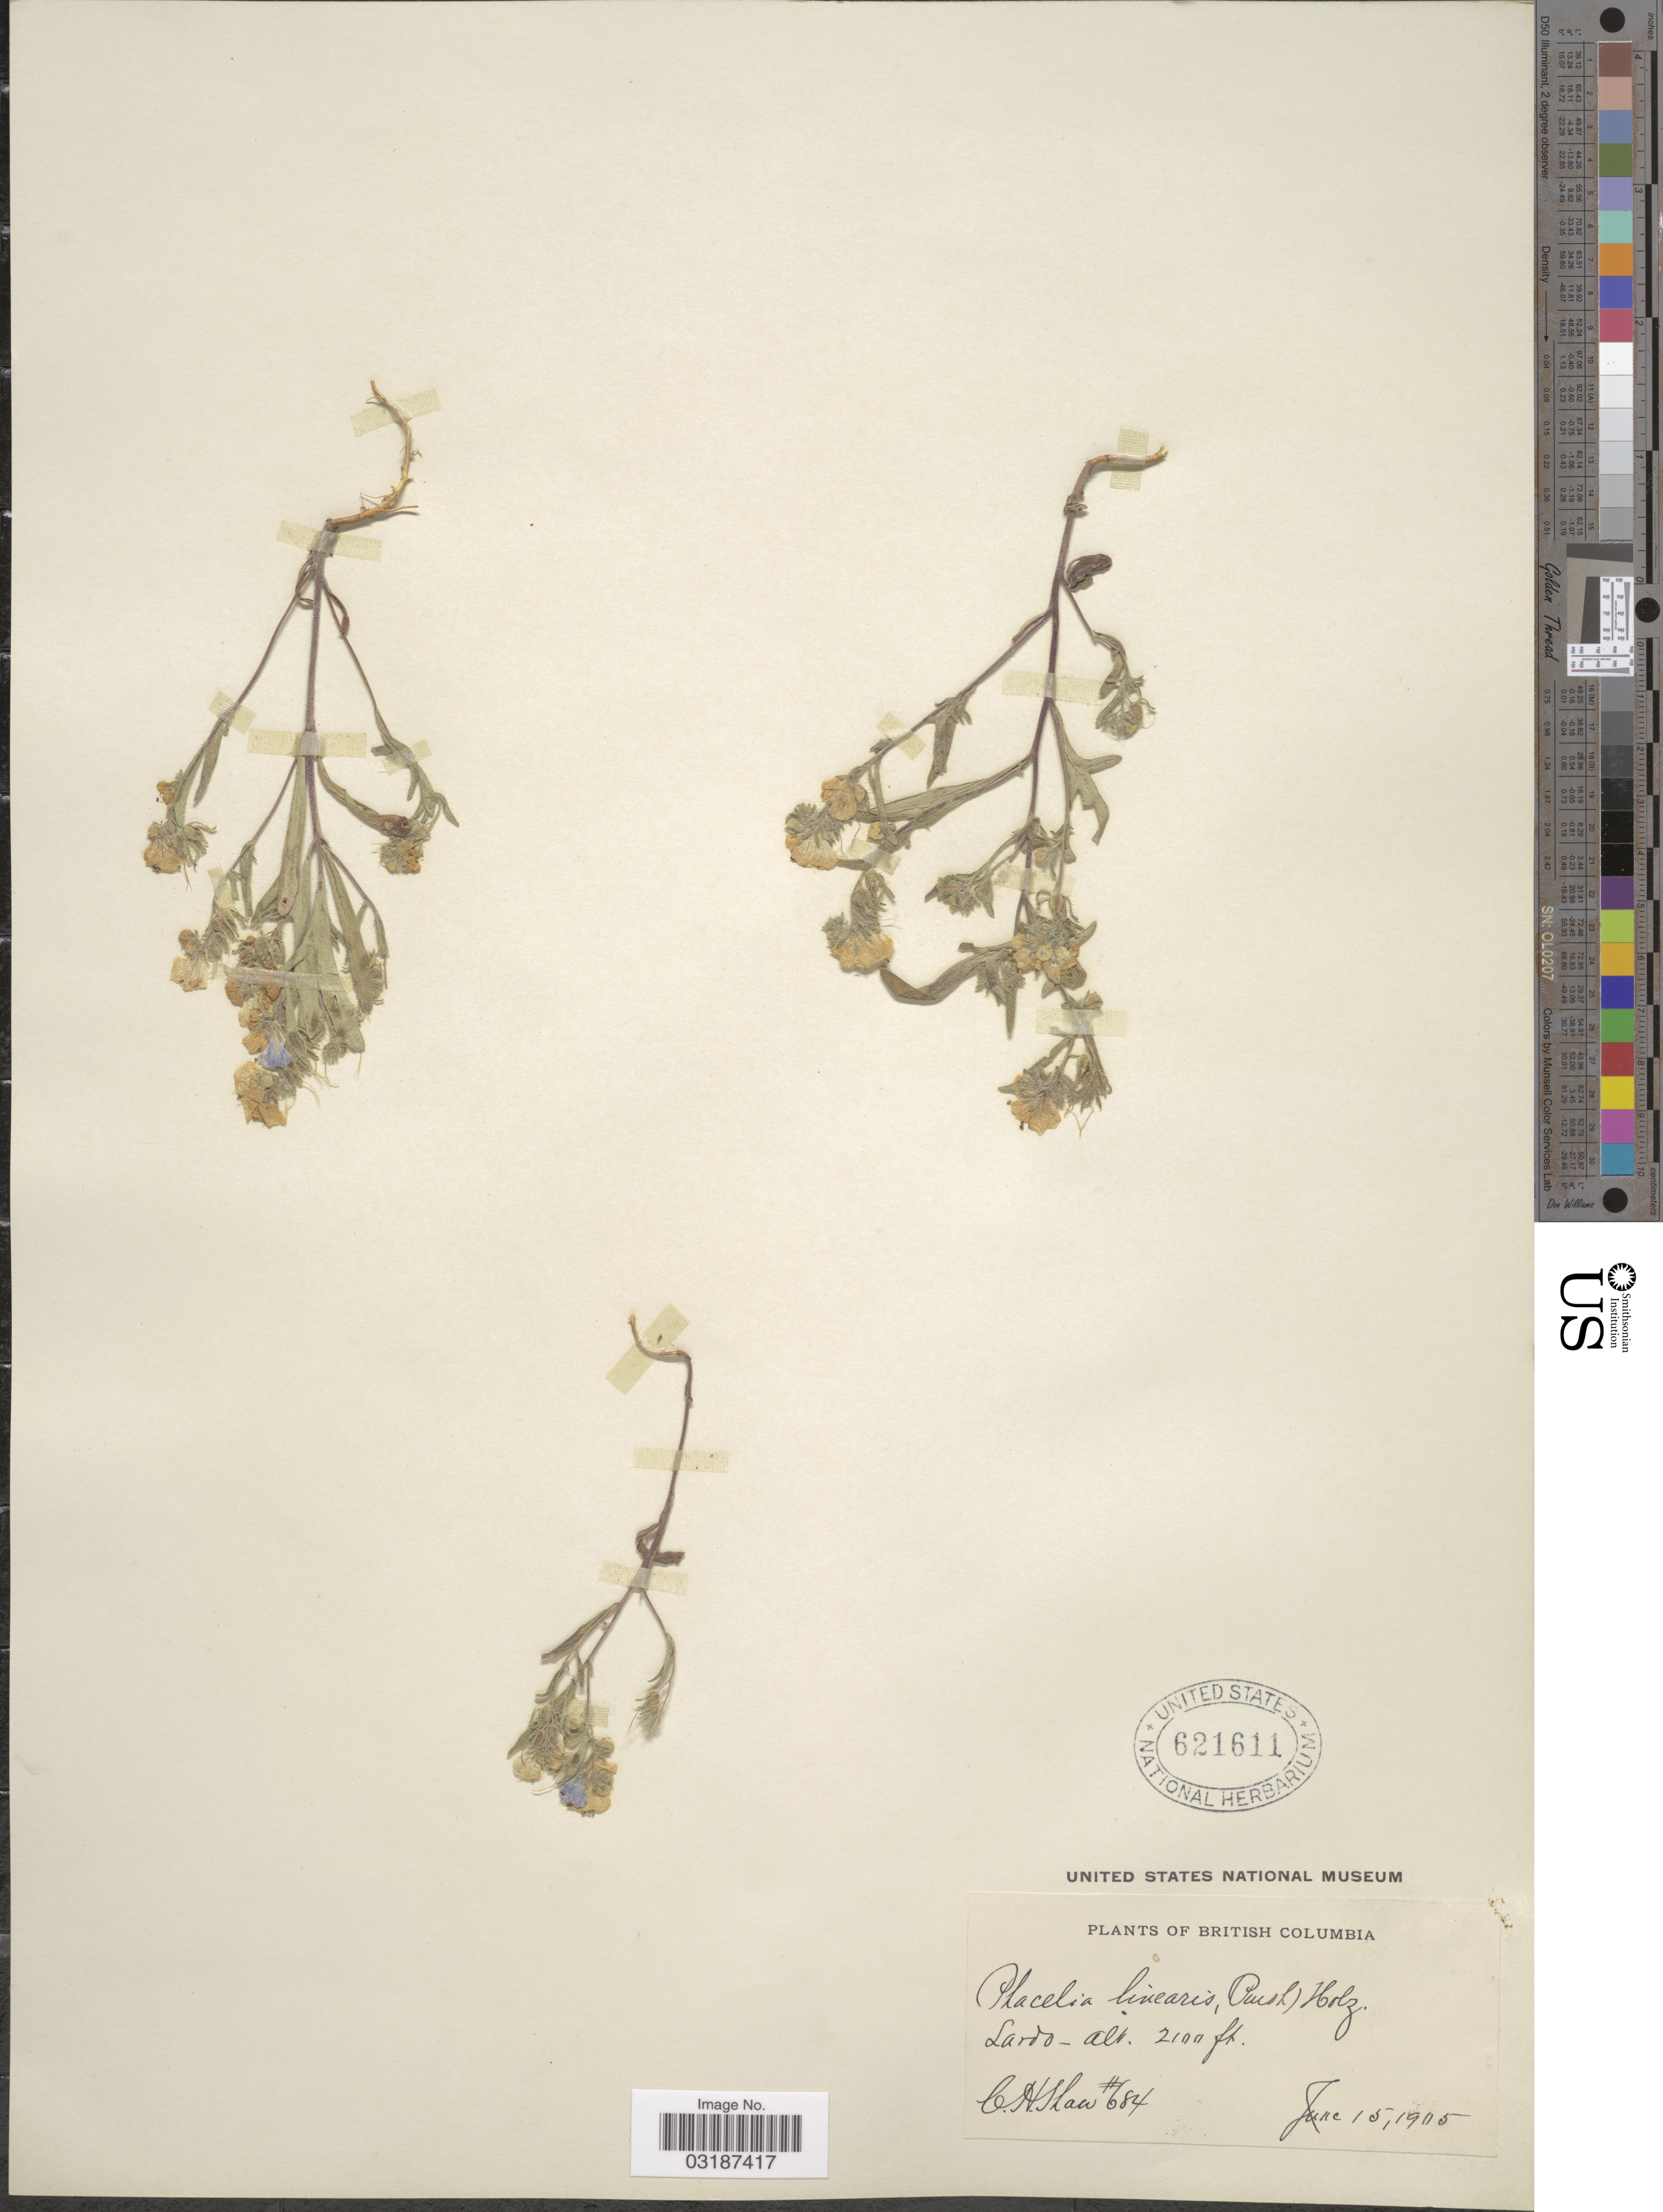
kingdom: Plantae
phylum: Tracheophyta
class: Magnoliopsida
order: Boraginales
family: Hydrophyllaceae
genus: Phacelia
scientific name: Phacelia linearis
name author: (Pursh) Holz.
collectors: C. H. Shaw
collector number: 684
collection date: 1905-06-15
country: Canada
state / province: British Columbia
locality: Lardo.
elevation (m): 640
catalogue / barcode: US 621611